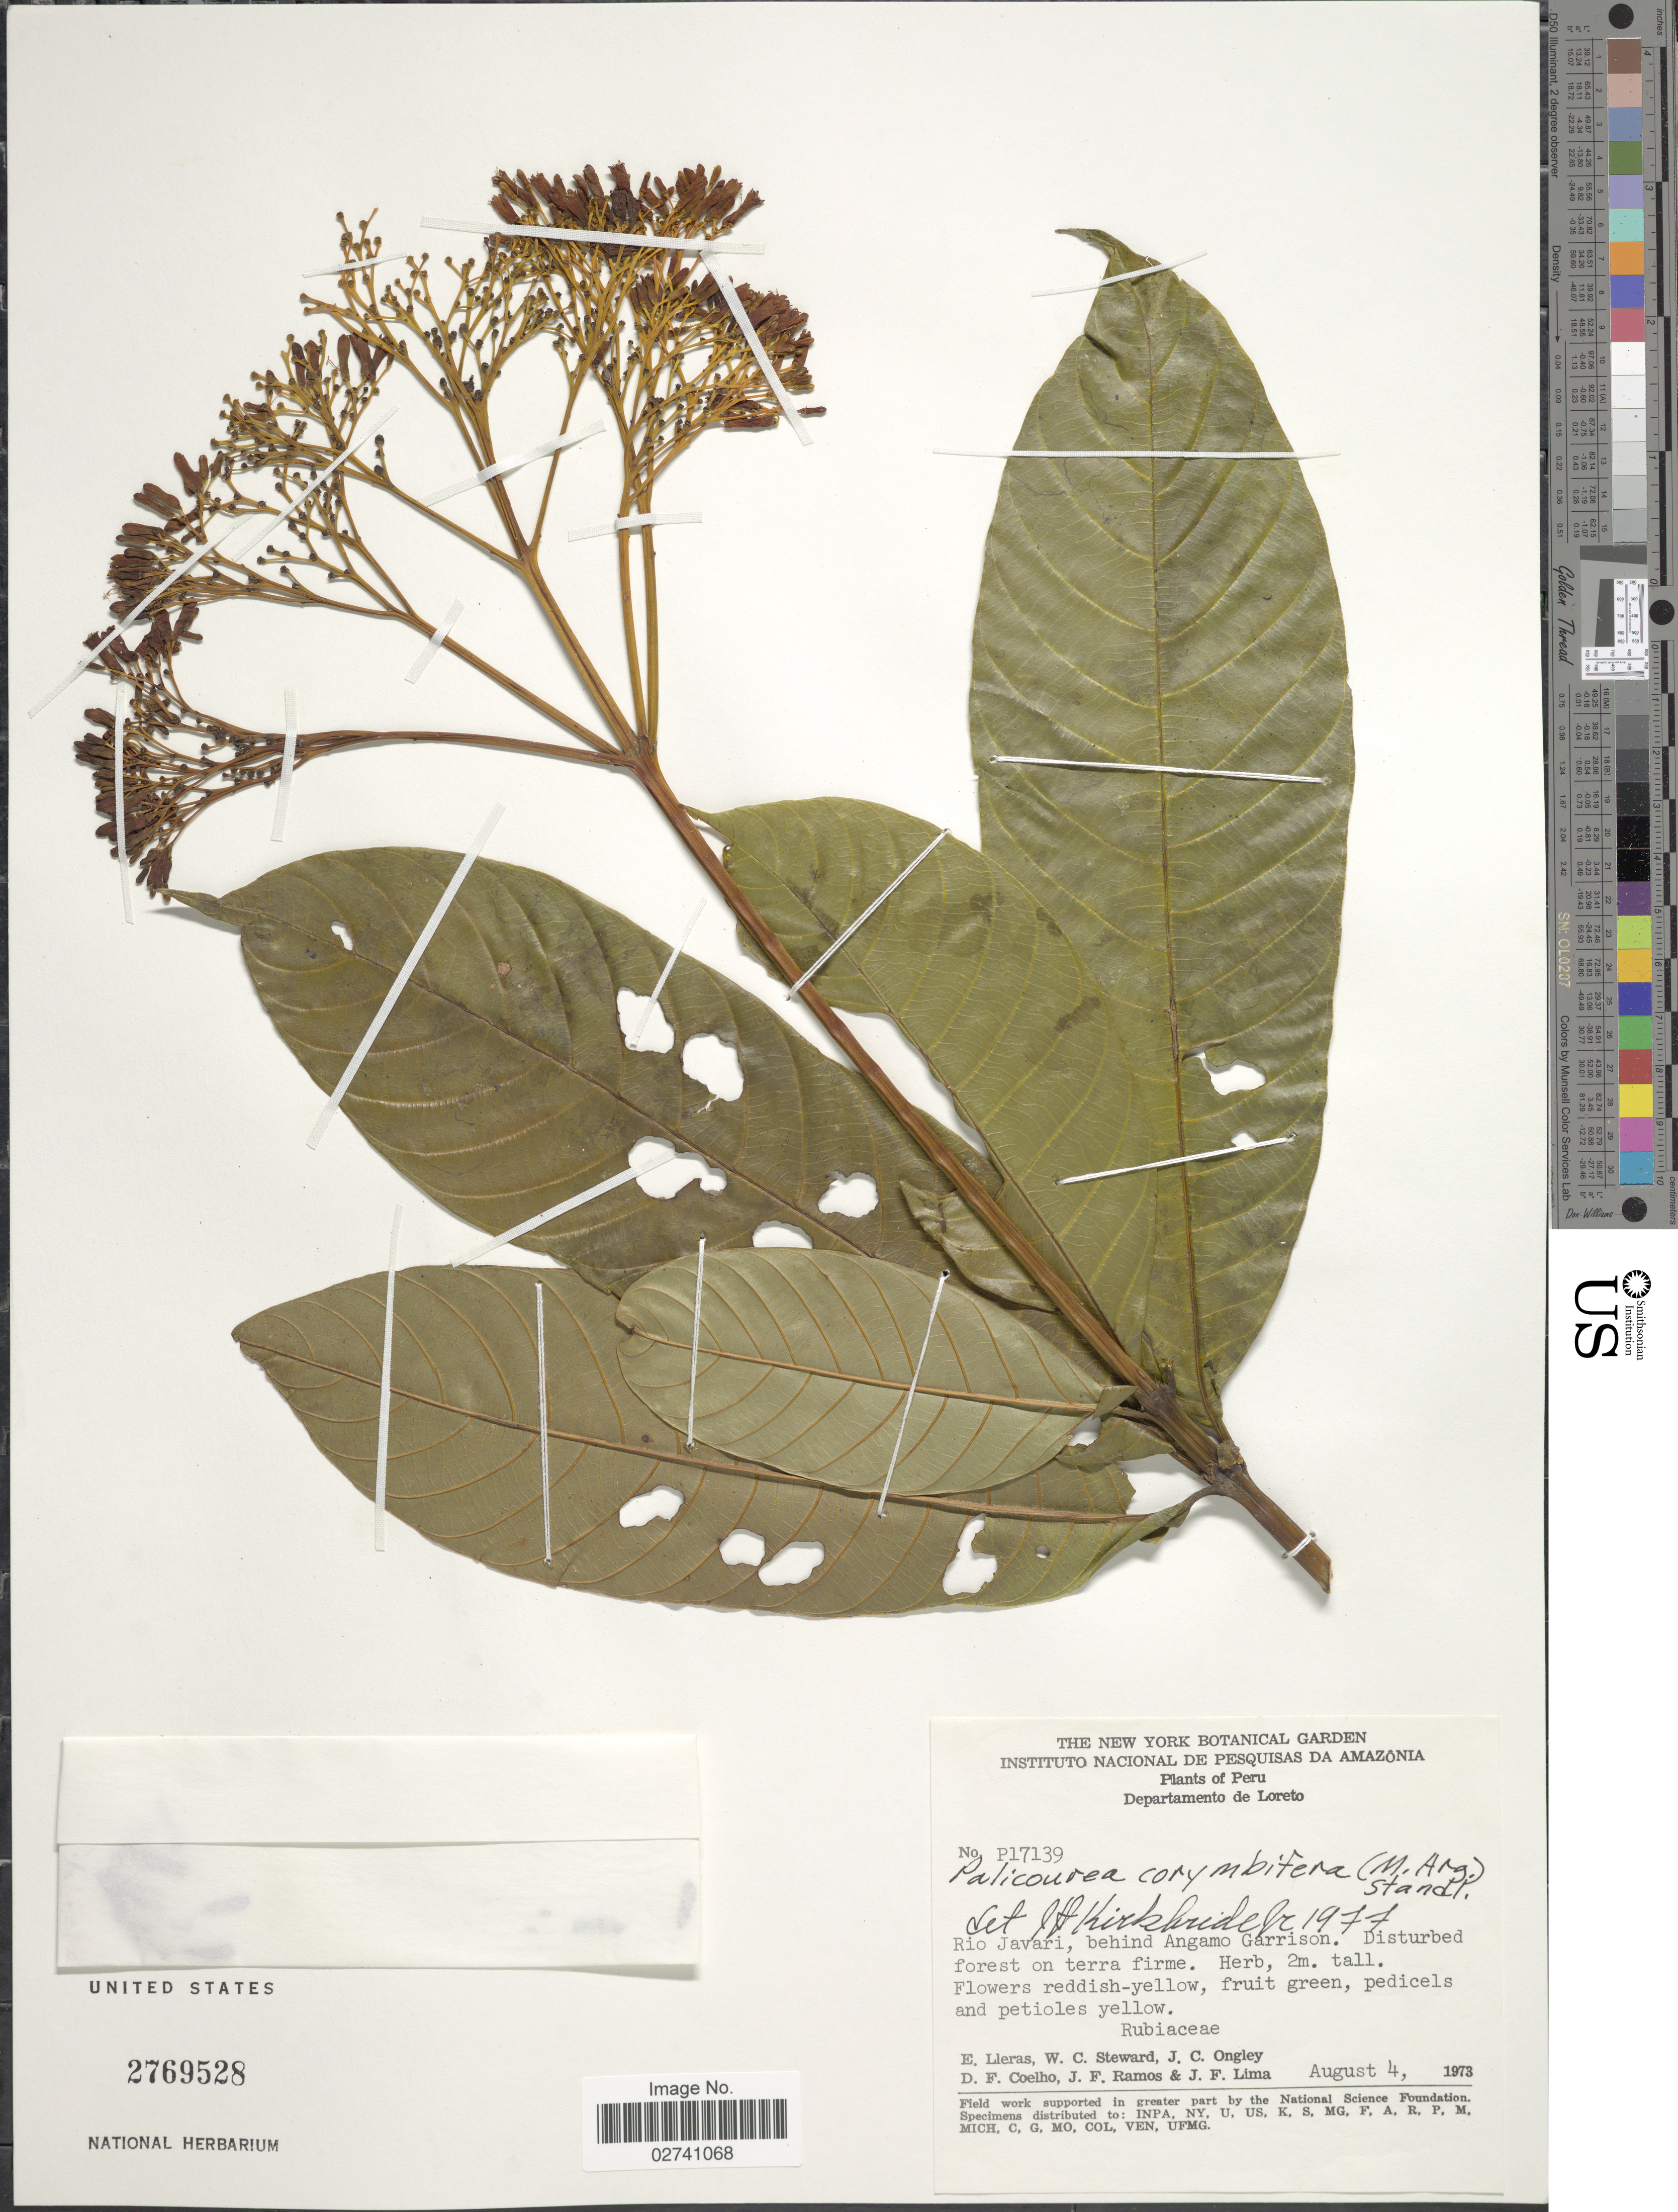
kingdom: Plantae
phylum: Tracheophyta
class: Magnoliopsida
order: Gentianales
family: Rubiaceae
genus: Palicourea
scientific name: Palicourea corymbifera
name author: (Müll. Arg.) Standl.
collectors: E. Lleras, W. C. Steward, J. C. Ongley, D. F. Coêlho & et al.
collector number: P17139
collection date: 1973-08-04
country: Peru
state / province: Loreto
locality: Rio Javari, behind Angamo Garrison, disturbed forest on tirra firme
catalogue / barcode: US 2769528